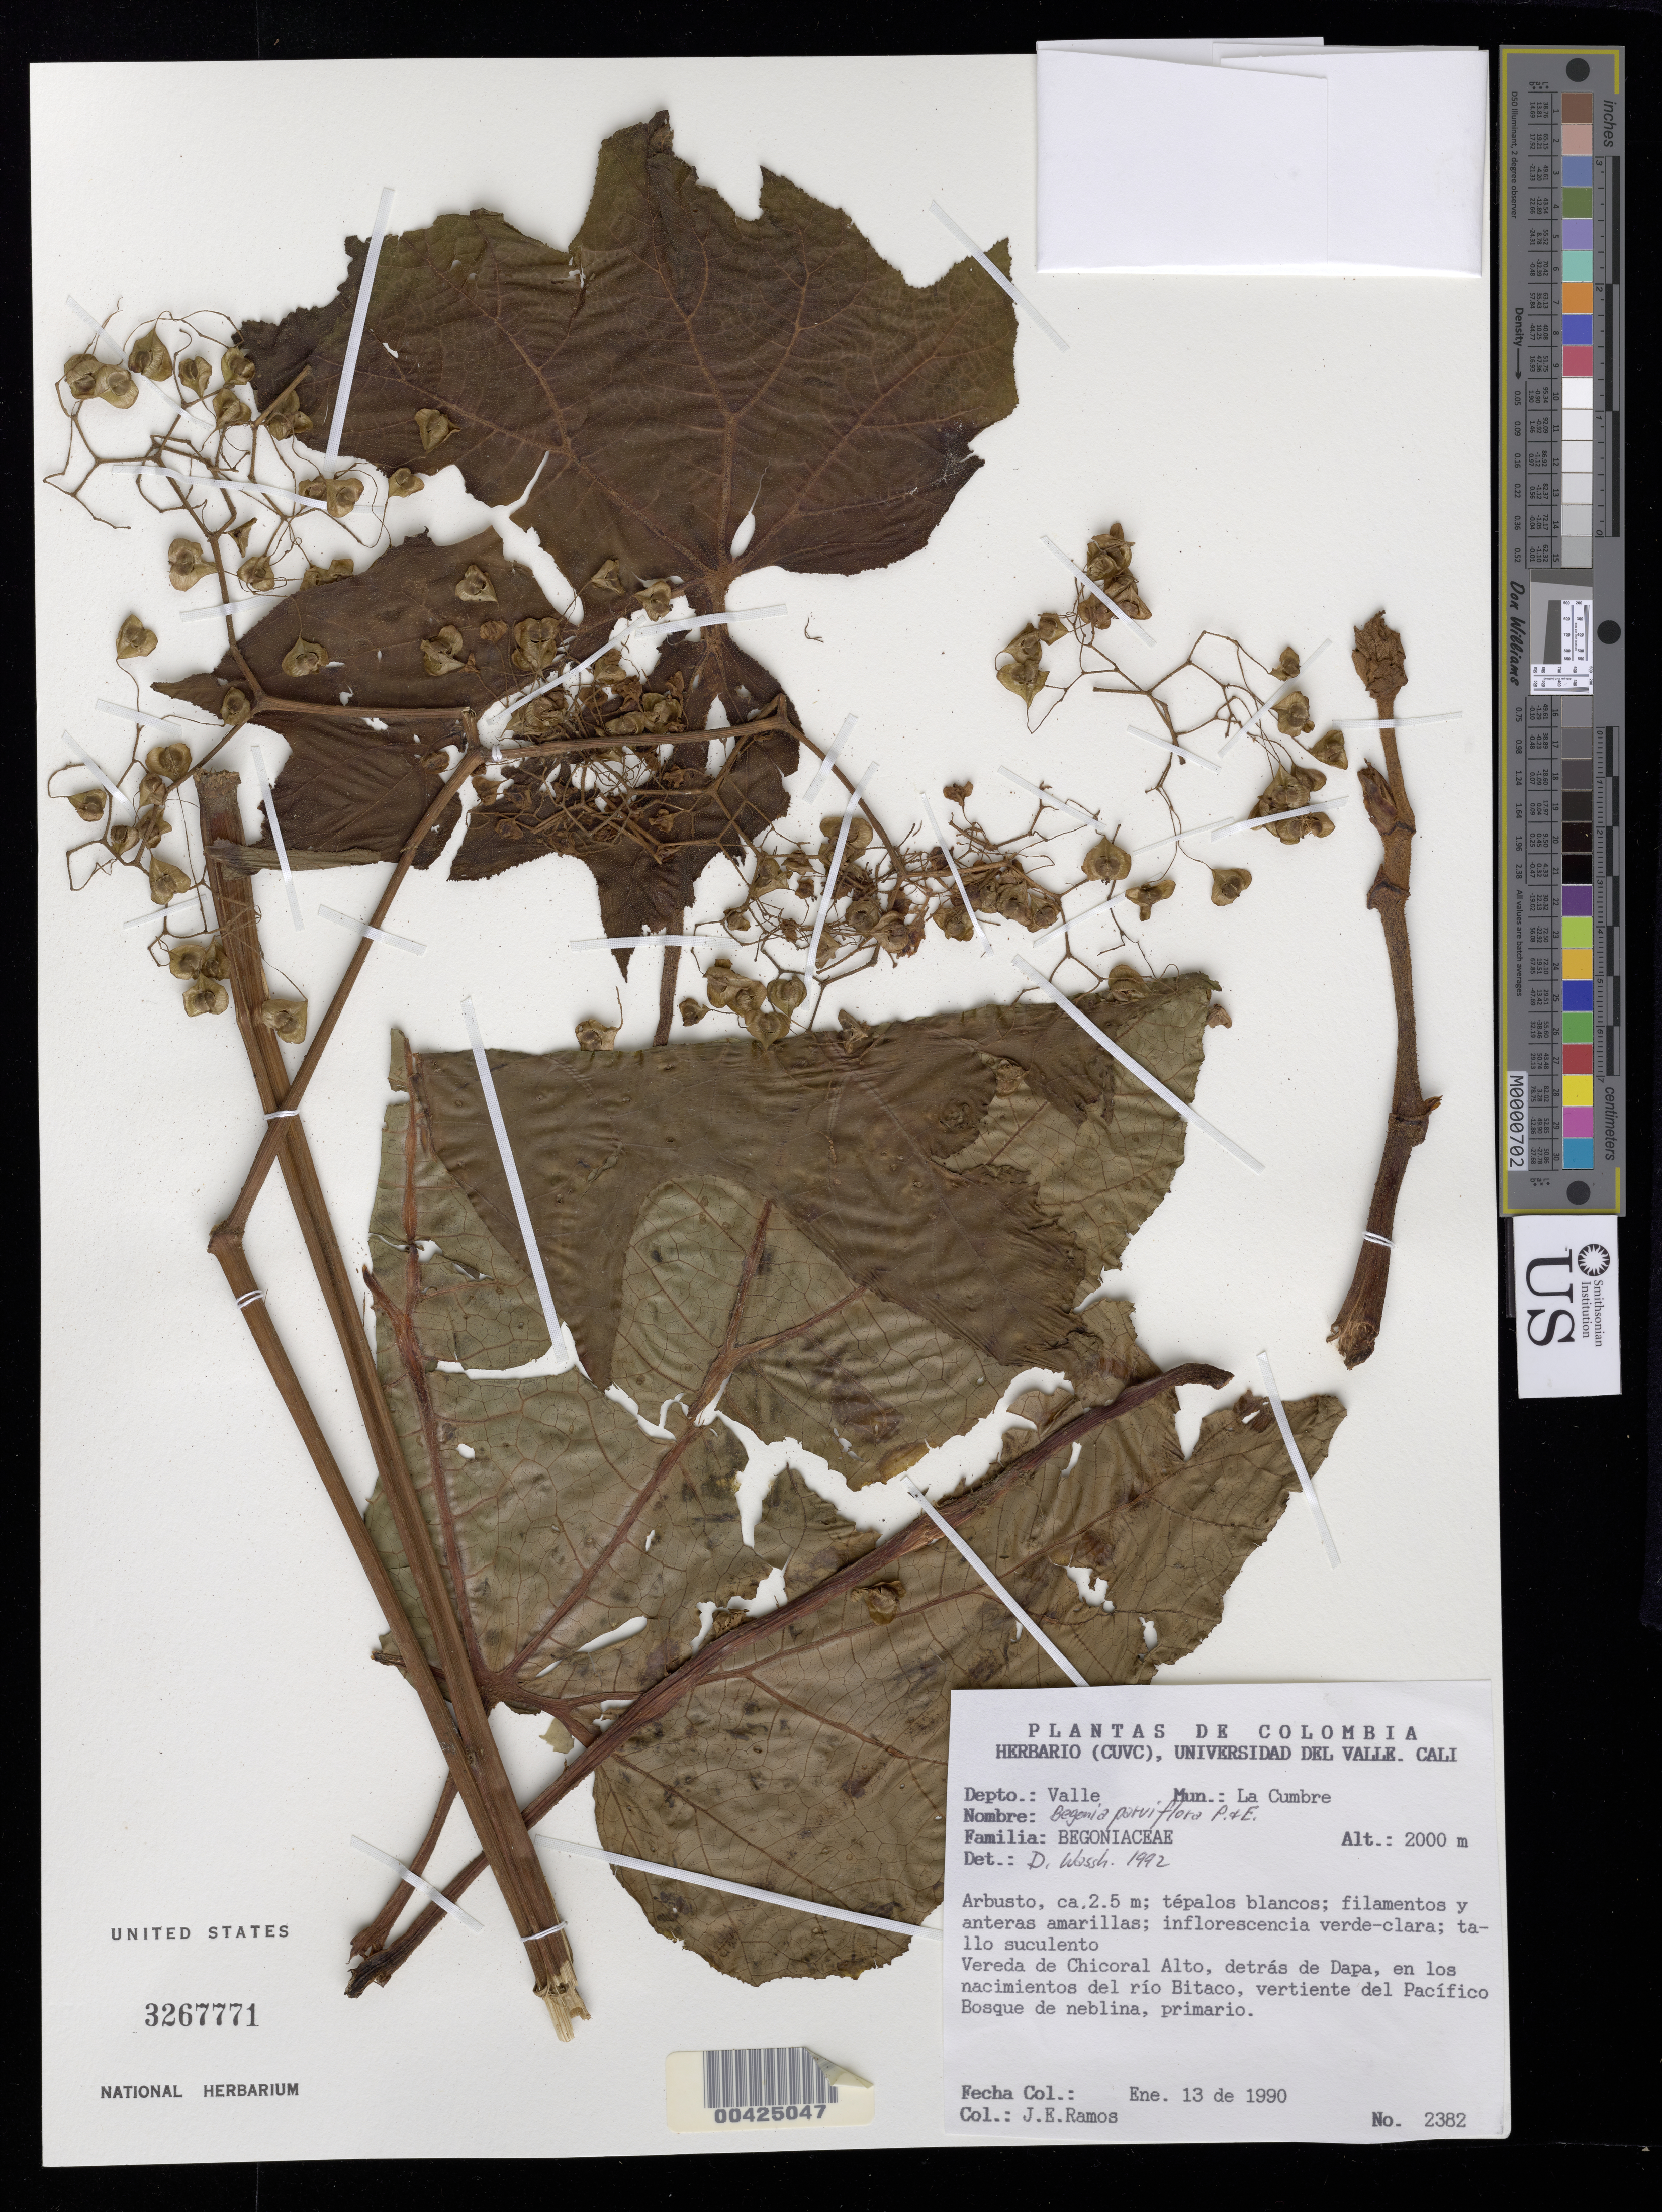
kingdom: Plantae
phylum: Tracheophyta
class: Magnoliopsida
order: Cucurbitales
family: Begoniaceae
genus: Begonia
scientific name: Begonia parvifolia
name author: Poepp. & Endl.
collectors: J. E. Ramos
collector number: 2382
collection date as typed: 13 Jan 1990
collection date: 1990-01-13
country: Colombia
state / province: Valle del Cauca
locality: Vereda de Chicoral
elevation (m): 2000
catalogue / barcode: US 3267771